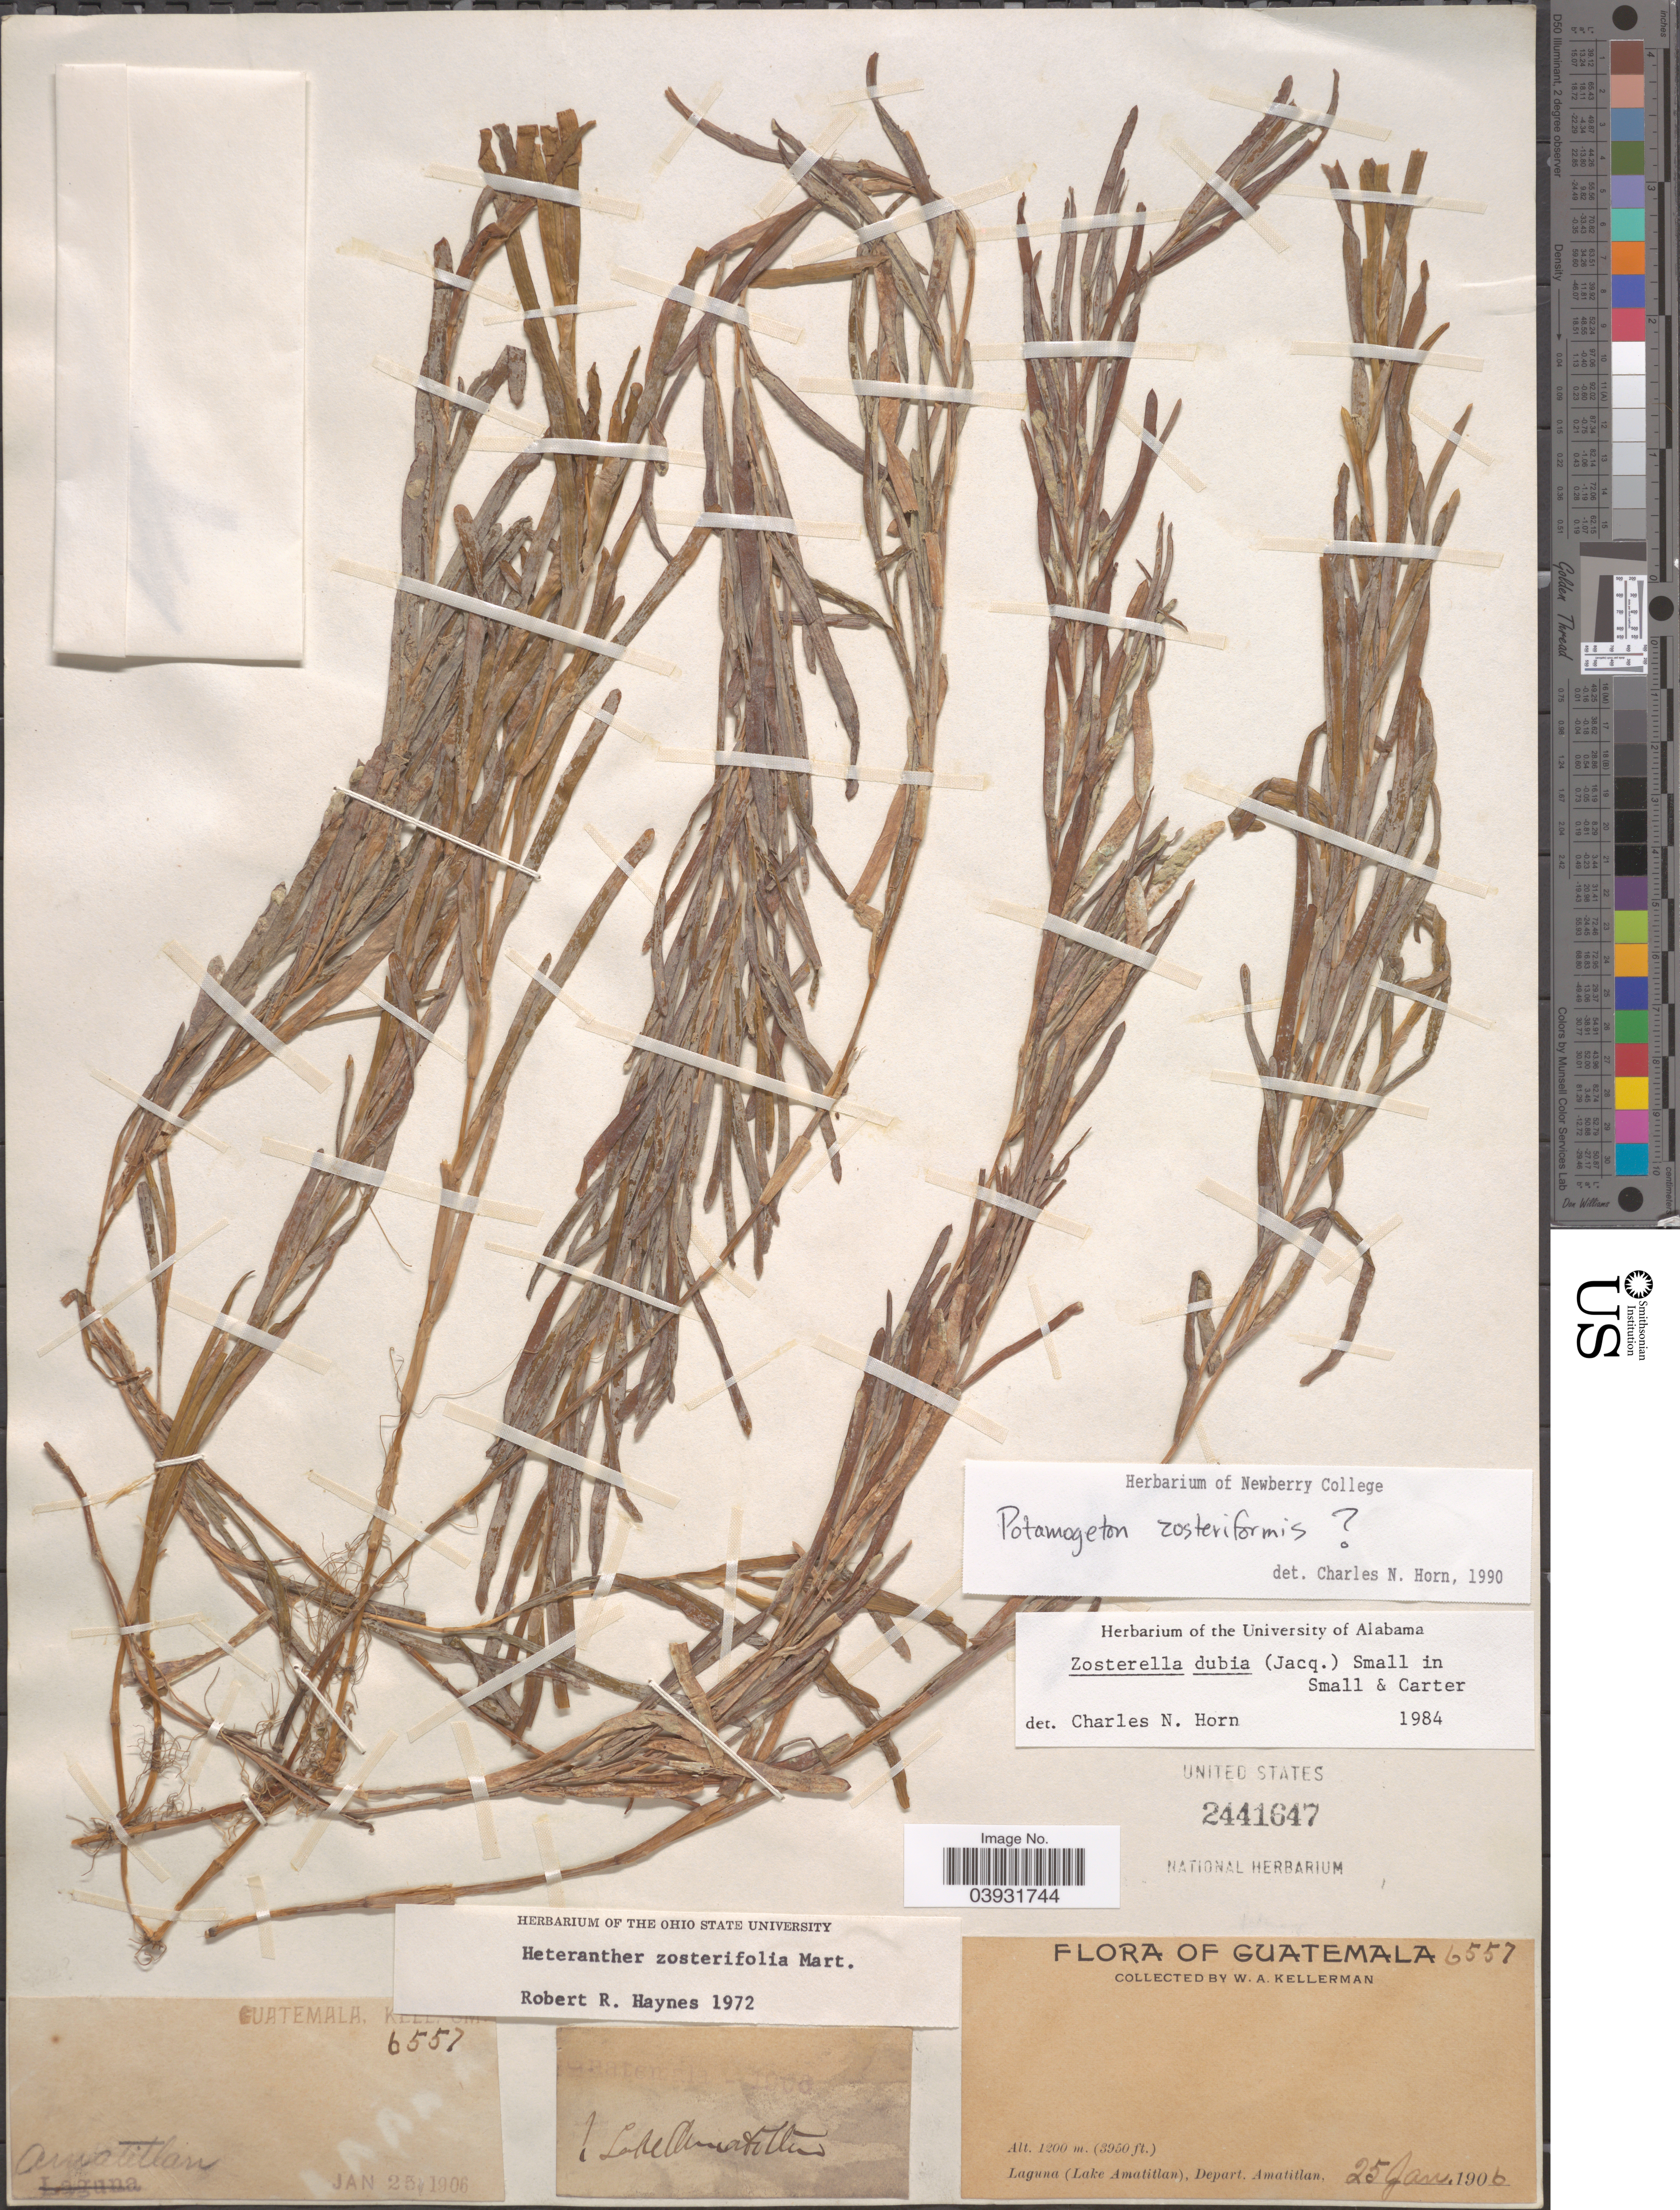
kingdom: Plantae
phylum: Tracheophyta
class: Liliopsida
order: Alismatales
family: Potamogetonaceae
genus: Potamogeton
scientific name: Potamogeton zosteriformis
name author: Fernald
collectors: W. Kellerman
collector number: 6557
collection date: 1906-01-25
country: Guatemala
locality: Laguna (Lake Amatitlan), Depart. Amatitlan.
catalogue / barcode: US 2441647